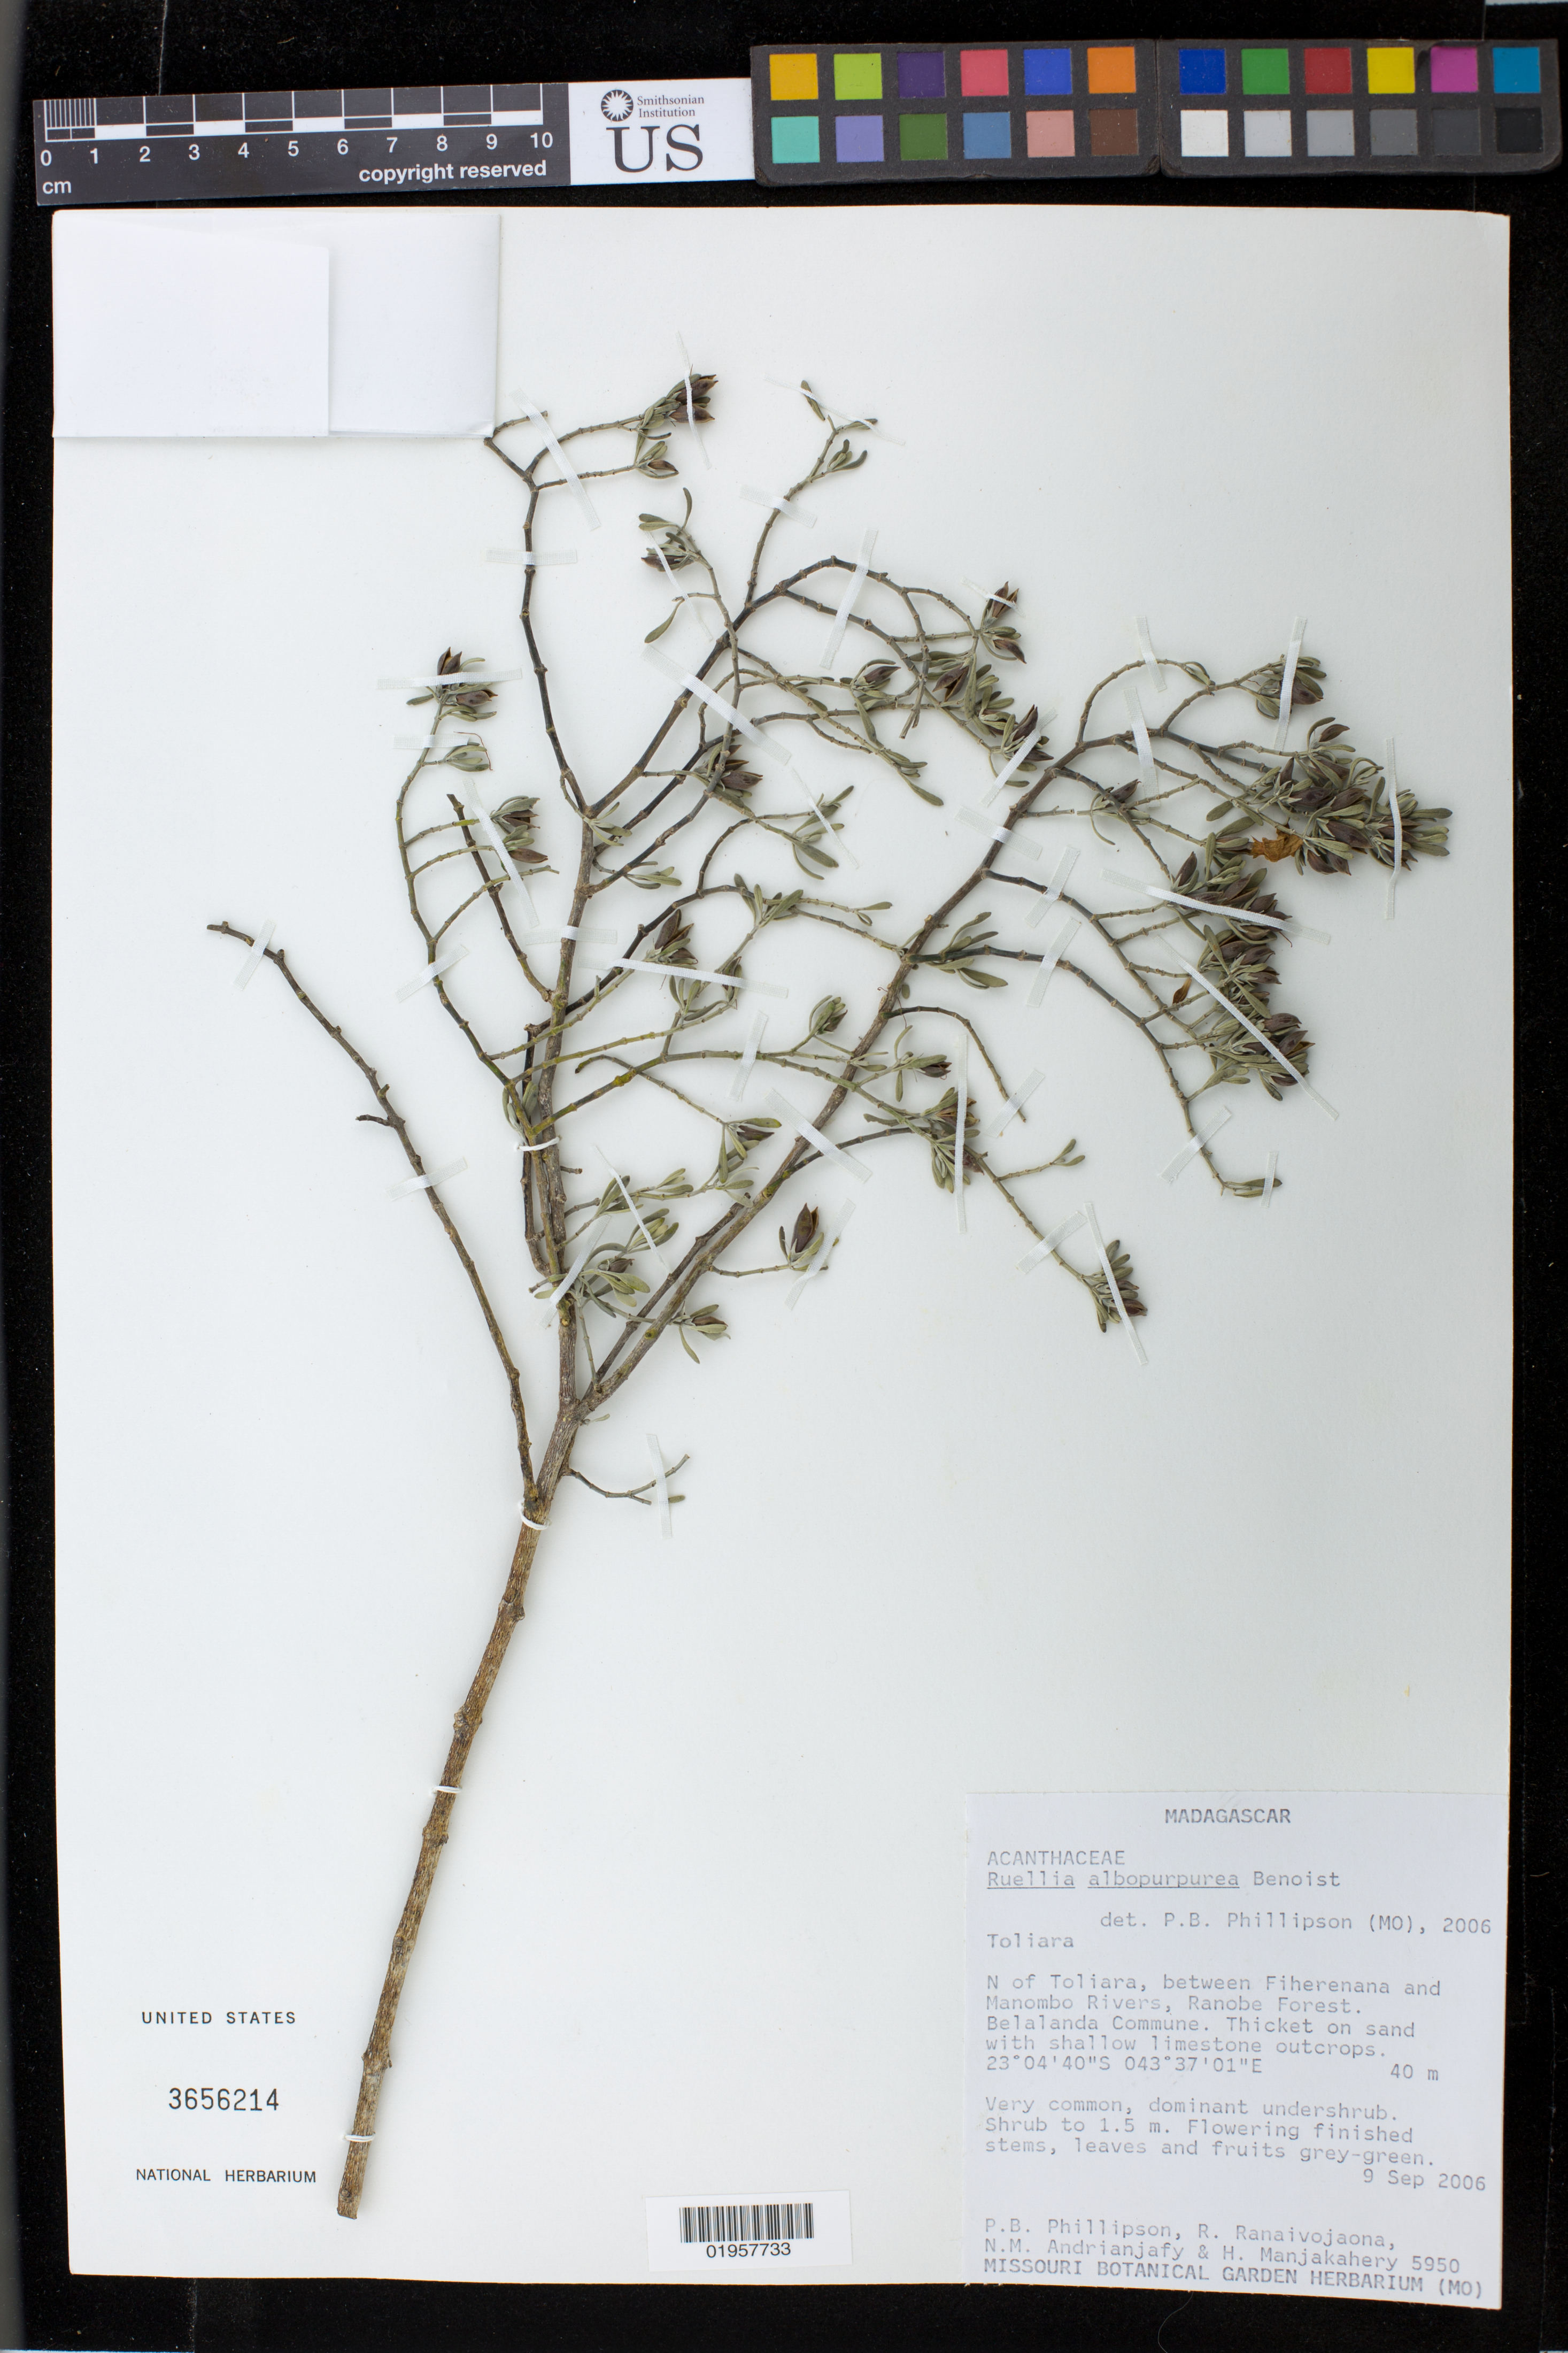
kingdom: Plantae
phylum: Tracheophyta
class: Magnoliopsida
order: Lamiales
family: Acanthaceae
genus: Ruellia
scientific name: Ruellia albopurpurea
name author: (Benoist) Benoist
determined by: Phillipson, P. B.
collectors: P. B. Phillipson, R. Ranaivojaona, N. M. Andrianjafy & H. N. Manjakahery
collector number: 5950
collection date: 2006-09-09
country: Madagascar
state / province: Atsimo-Andrefana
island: Madagascar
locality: N of Toliara, between Fiherenana and Manombo Rivers, Ranobe Forest. Belalanda Commune.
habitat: Thicket on sand with shallow limestone outcrops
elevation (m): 40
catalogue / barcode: US 3656214